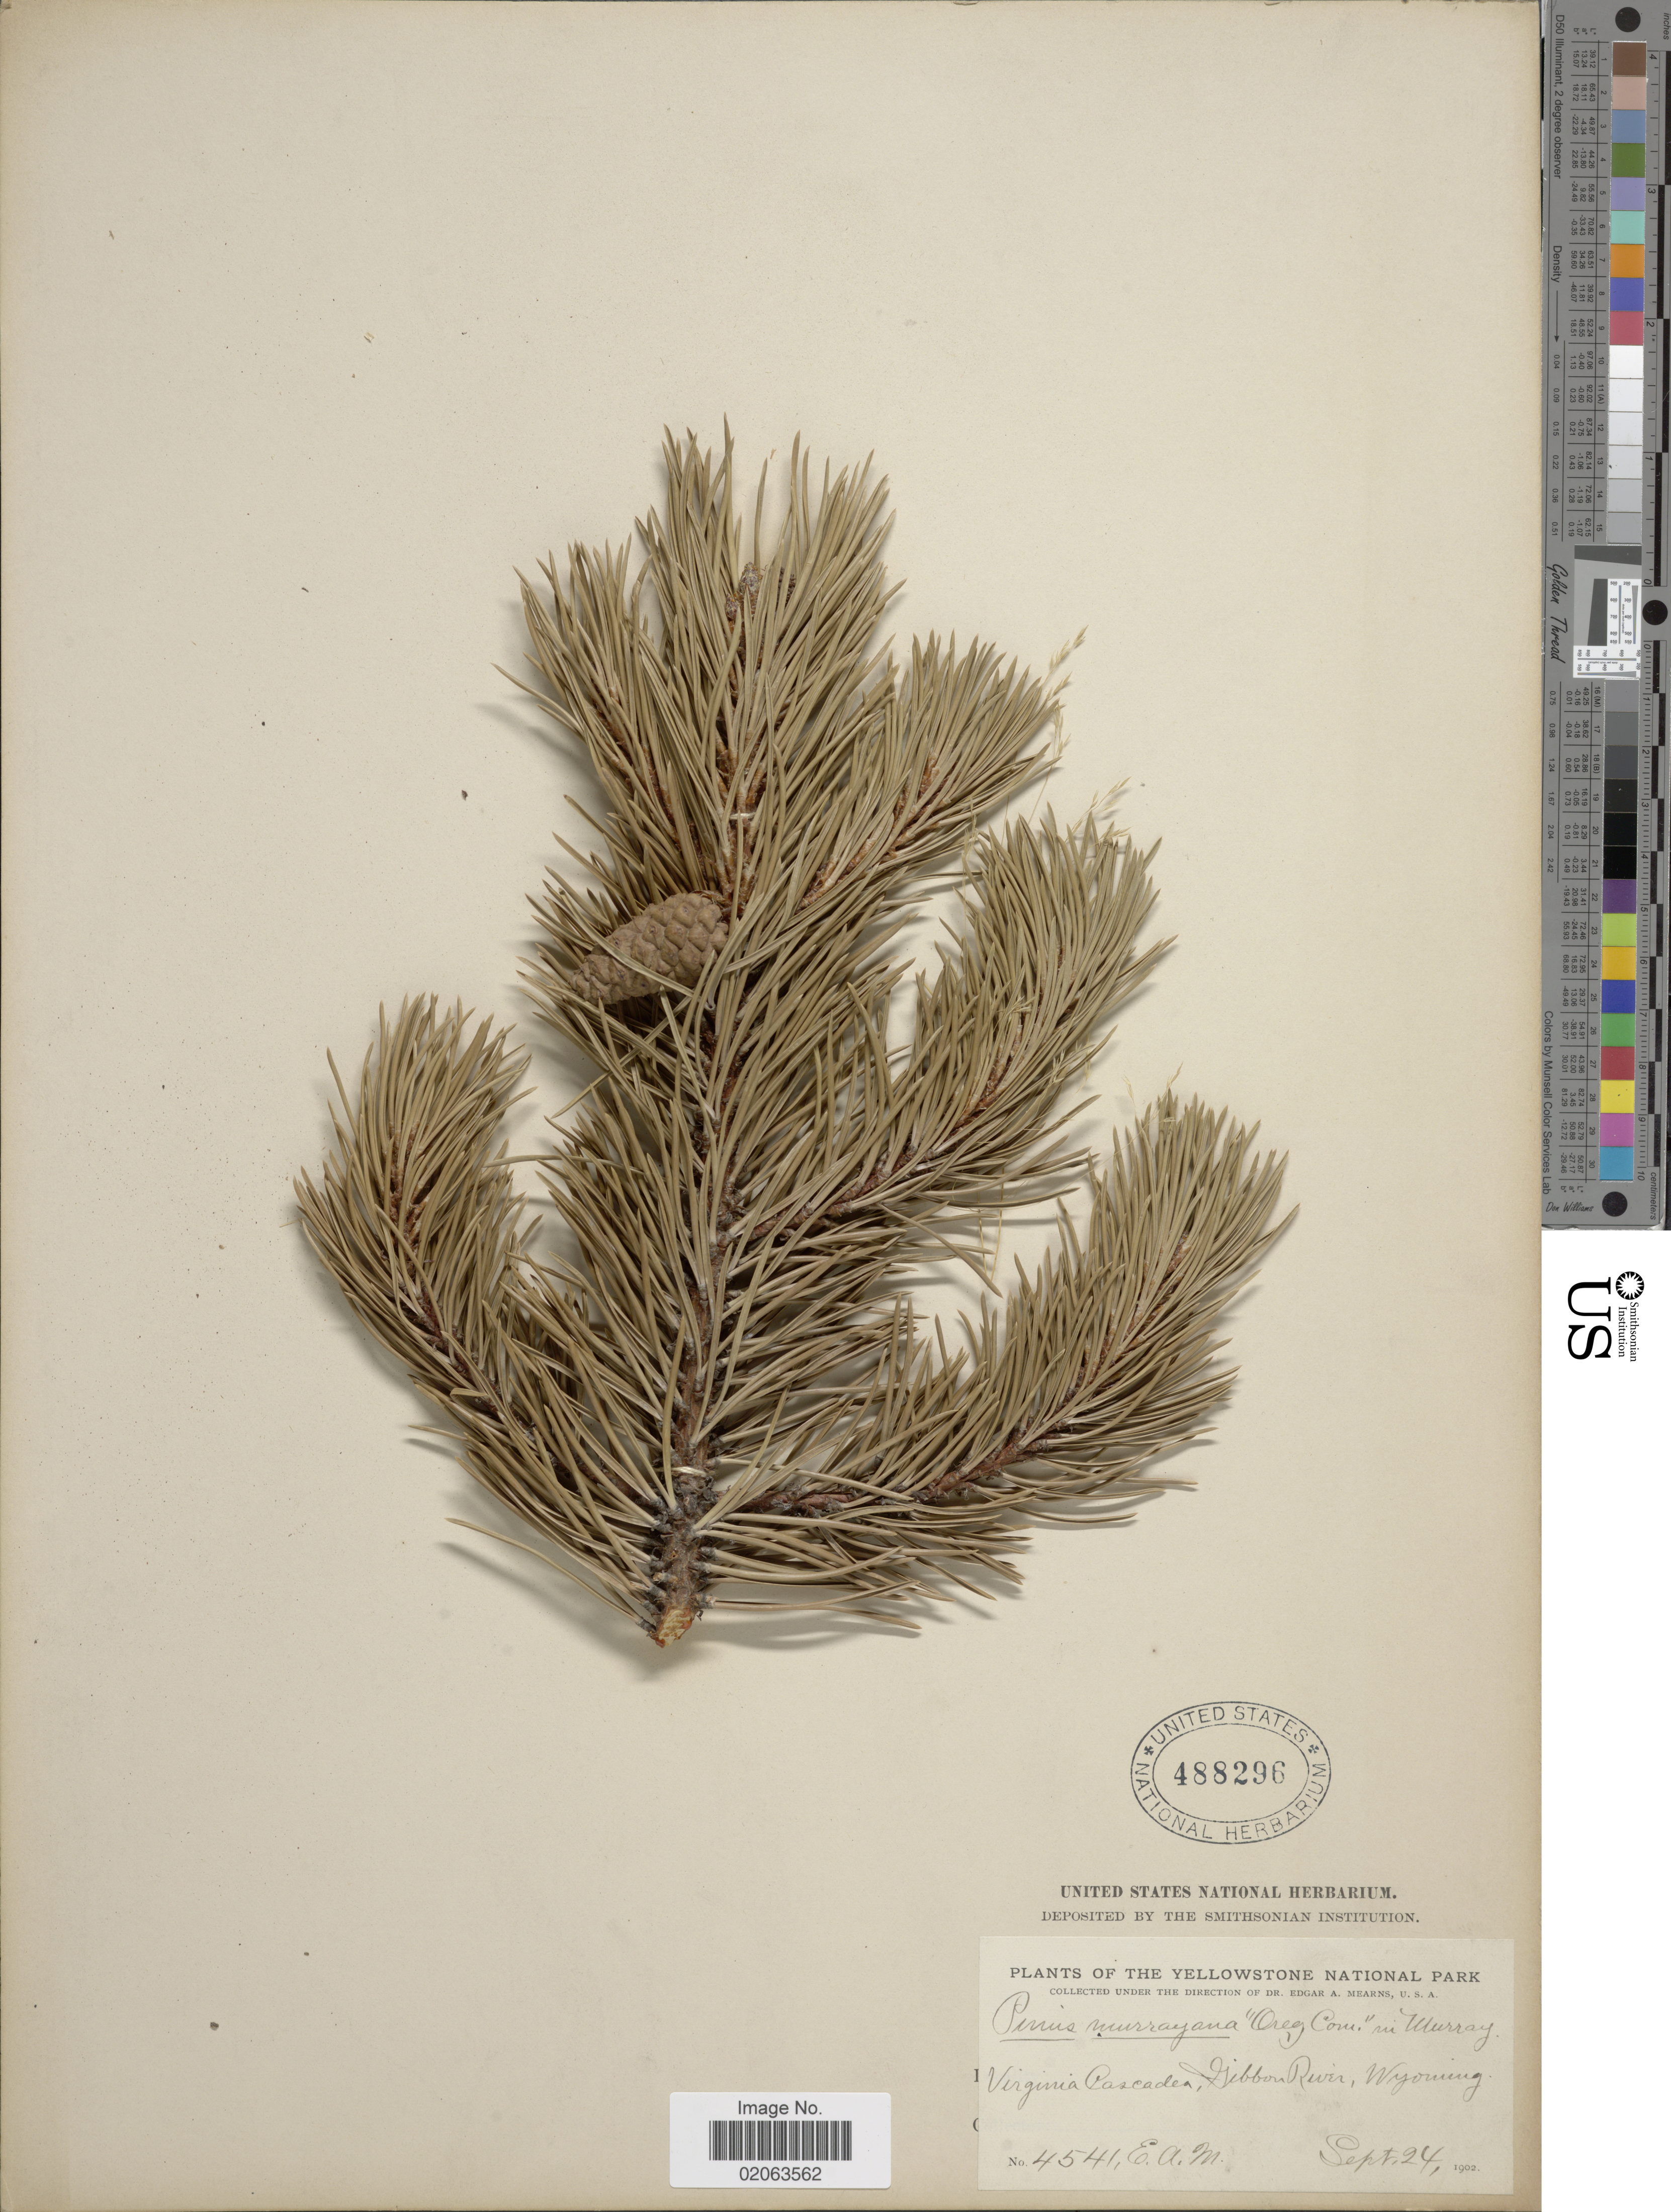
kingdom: Plantae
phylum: Tracheophyta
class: Pinopsida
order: Pinales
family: Pinaceae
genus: Pinus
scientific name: Pinus contorta var. latifolia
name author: Engelm. ex S. Watson in C. King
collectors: E. A. Mearns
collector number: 4541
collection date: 1902-09-24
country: United States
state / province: Wyoming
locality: Virginia Pascadea, Gibbon River, Wyoming. Yellowstone National Park.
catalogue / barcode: US 488296